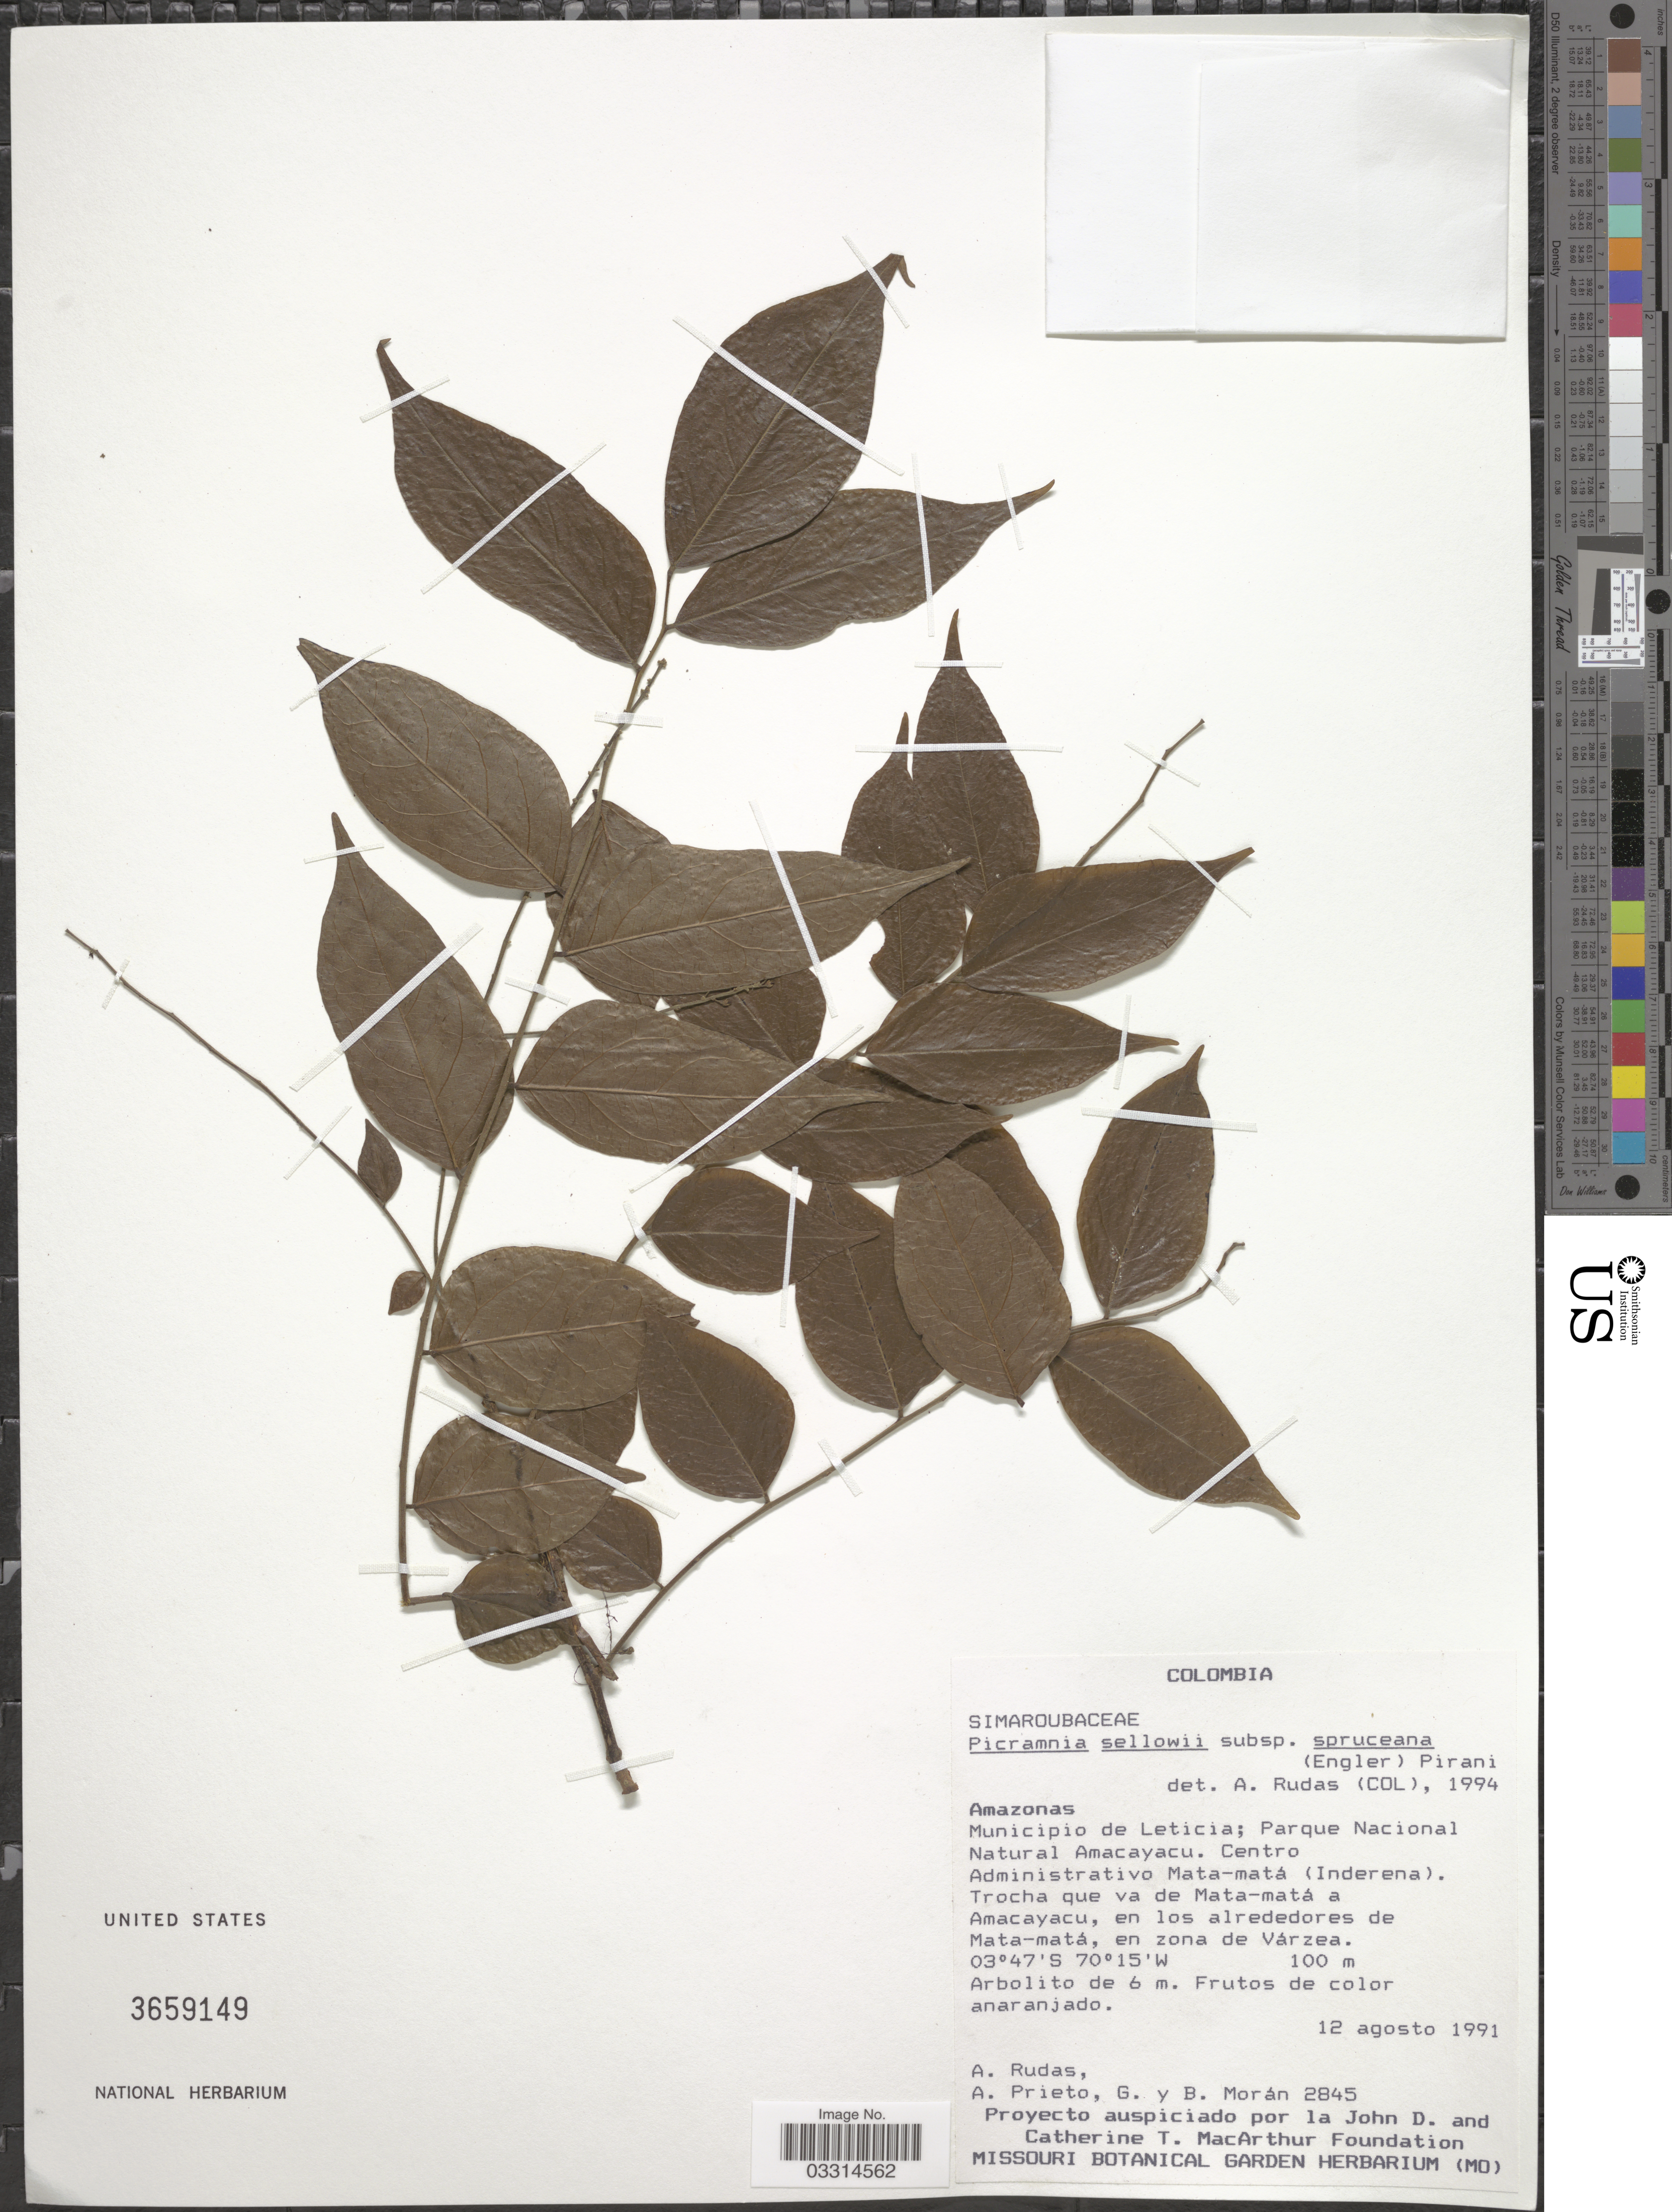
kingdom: Plantae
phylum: Tracheophyta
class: Magnoliopsida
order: Picramniales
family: Picramniaceae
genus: Picramnia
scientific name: Picramnia sellowii subsp. spruceana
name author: (Engl.) Pirani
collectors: A. Rudas, A. Prieto, G. Moran & B. Moran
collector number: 2845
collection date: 1991-08-12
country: Colombia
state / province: Amazônas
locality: Municipio de Leticia; Parque Nacional Natural Amacayacu. Centro Administrativo Mata-matá (Inderena). Trocha que va de Mata-matá a Amacayacu, enm los alrededores de Mata-matá, en zona Várzea.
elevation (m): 100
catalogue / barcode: US 3659149